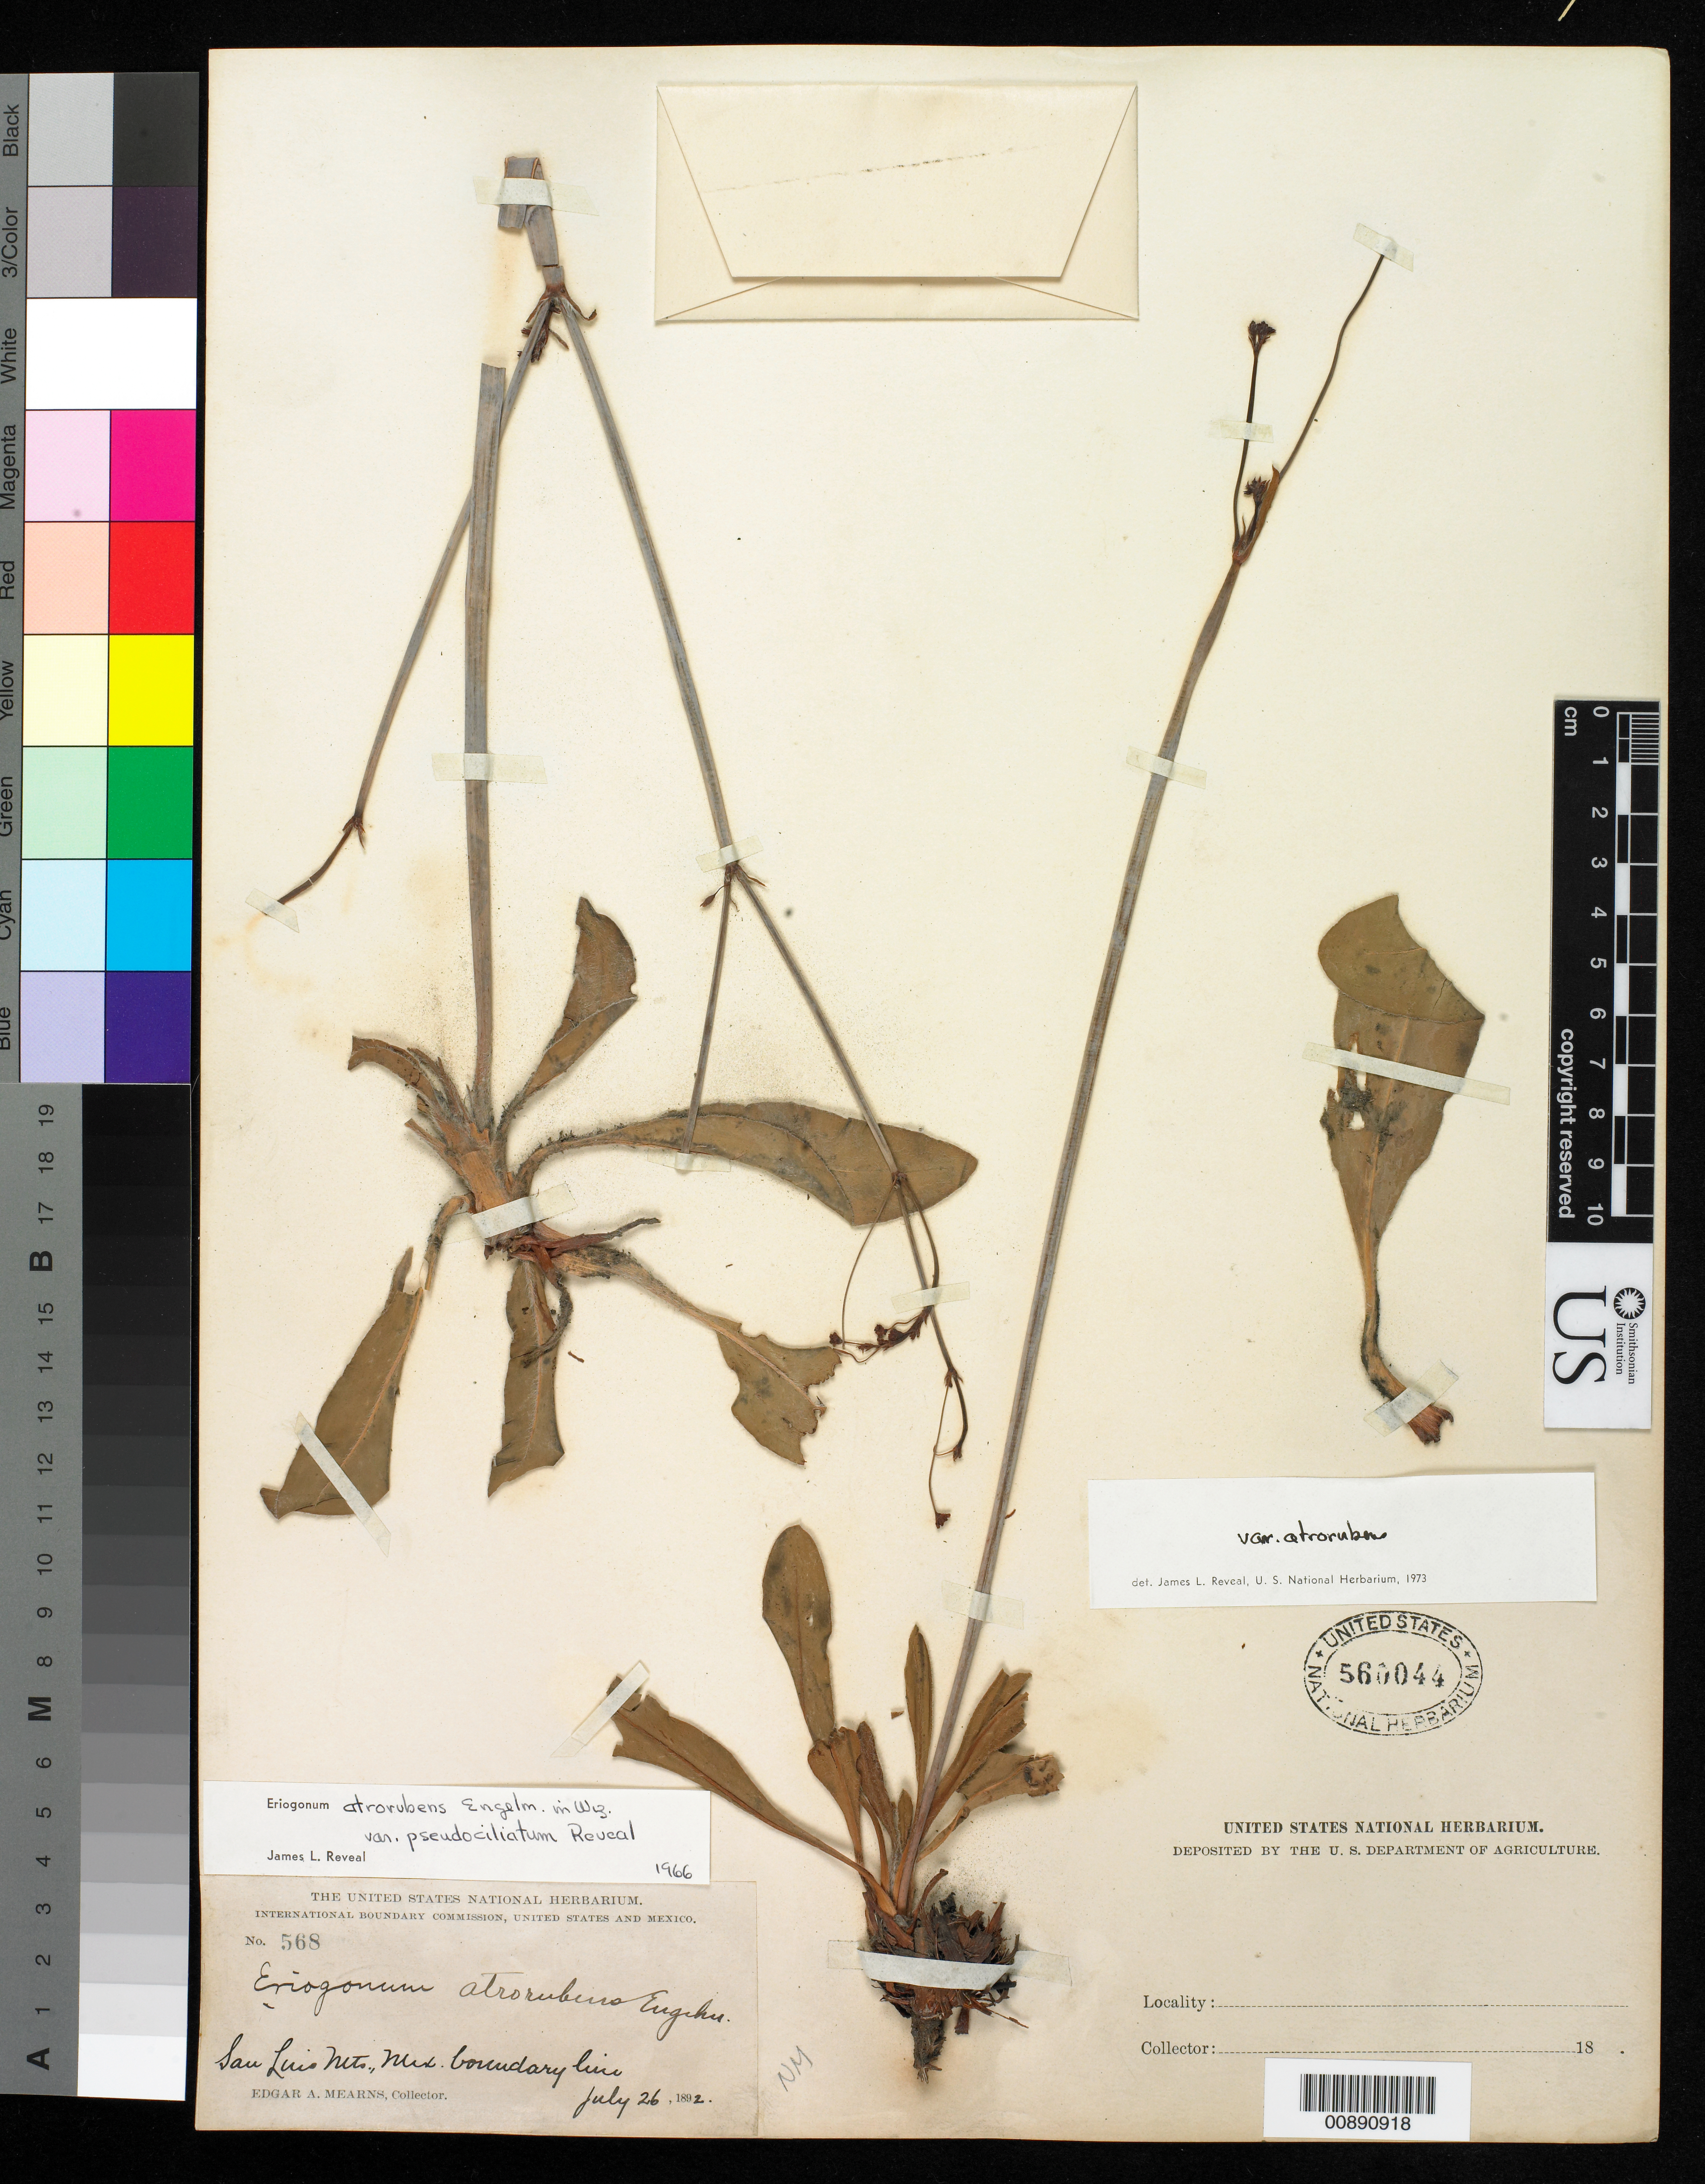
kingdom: Plantae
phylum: Tracheophyta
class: Magnoliopsida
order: Caryophyllales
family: Polygonaceae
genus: Eriogonum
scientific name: Eriogonum atrorubens var. atrorubens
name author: Engelm.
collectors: E. A. Mearns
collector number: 568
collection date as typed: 26 Jul 1892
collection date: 1892-07-26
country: United States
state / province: New Mexico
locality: San Luis Mts., Mexican Boundary Line.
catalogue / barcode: US 560044